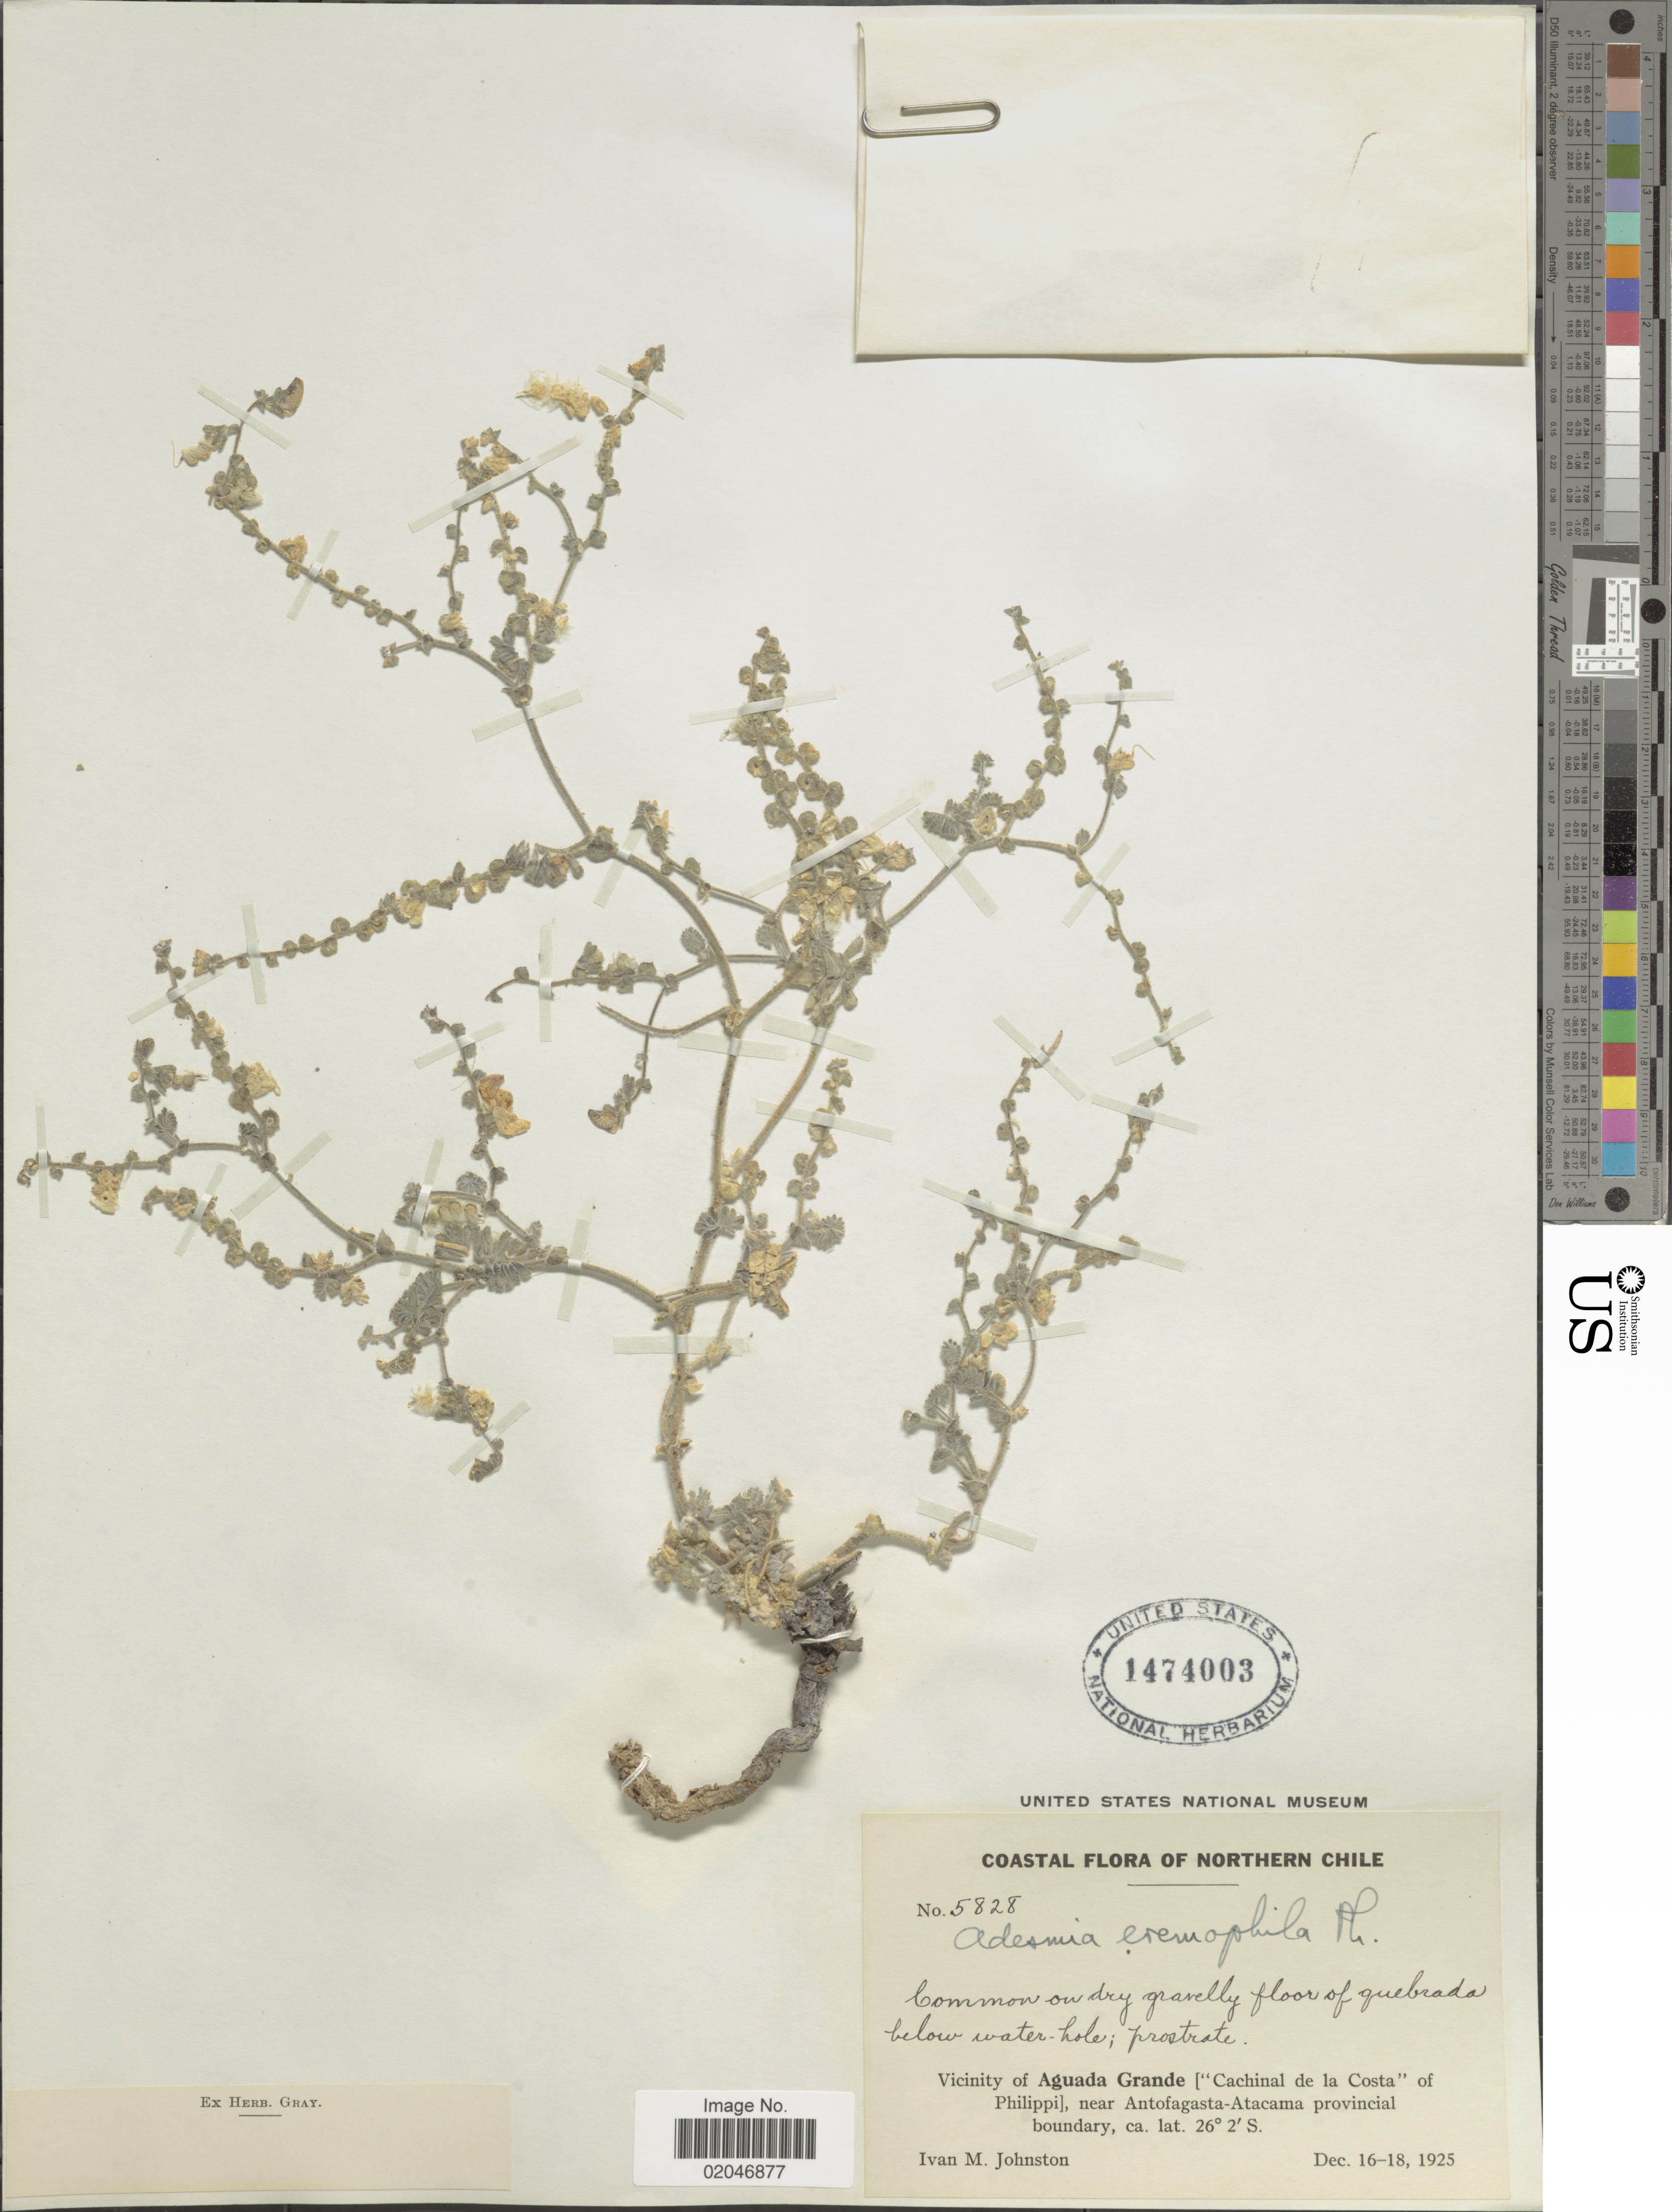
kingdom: Plantae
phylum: Tracheophyta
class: Magnoliopsida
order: Fabales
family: Fabaceae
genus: Adesmia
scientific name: Adesmia eremophila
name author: Phil.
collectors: I.M. Johnston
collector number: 5828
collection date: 1925-12-16/1925-12-18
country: Chile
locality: Northern Chile, Vicinity of Aguada Grande ("Cachinal de la Costa"of Philippi), near Antofagasta-Atacama provincial boundary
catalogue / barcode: US 1474003